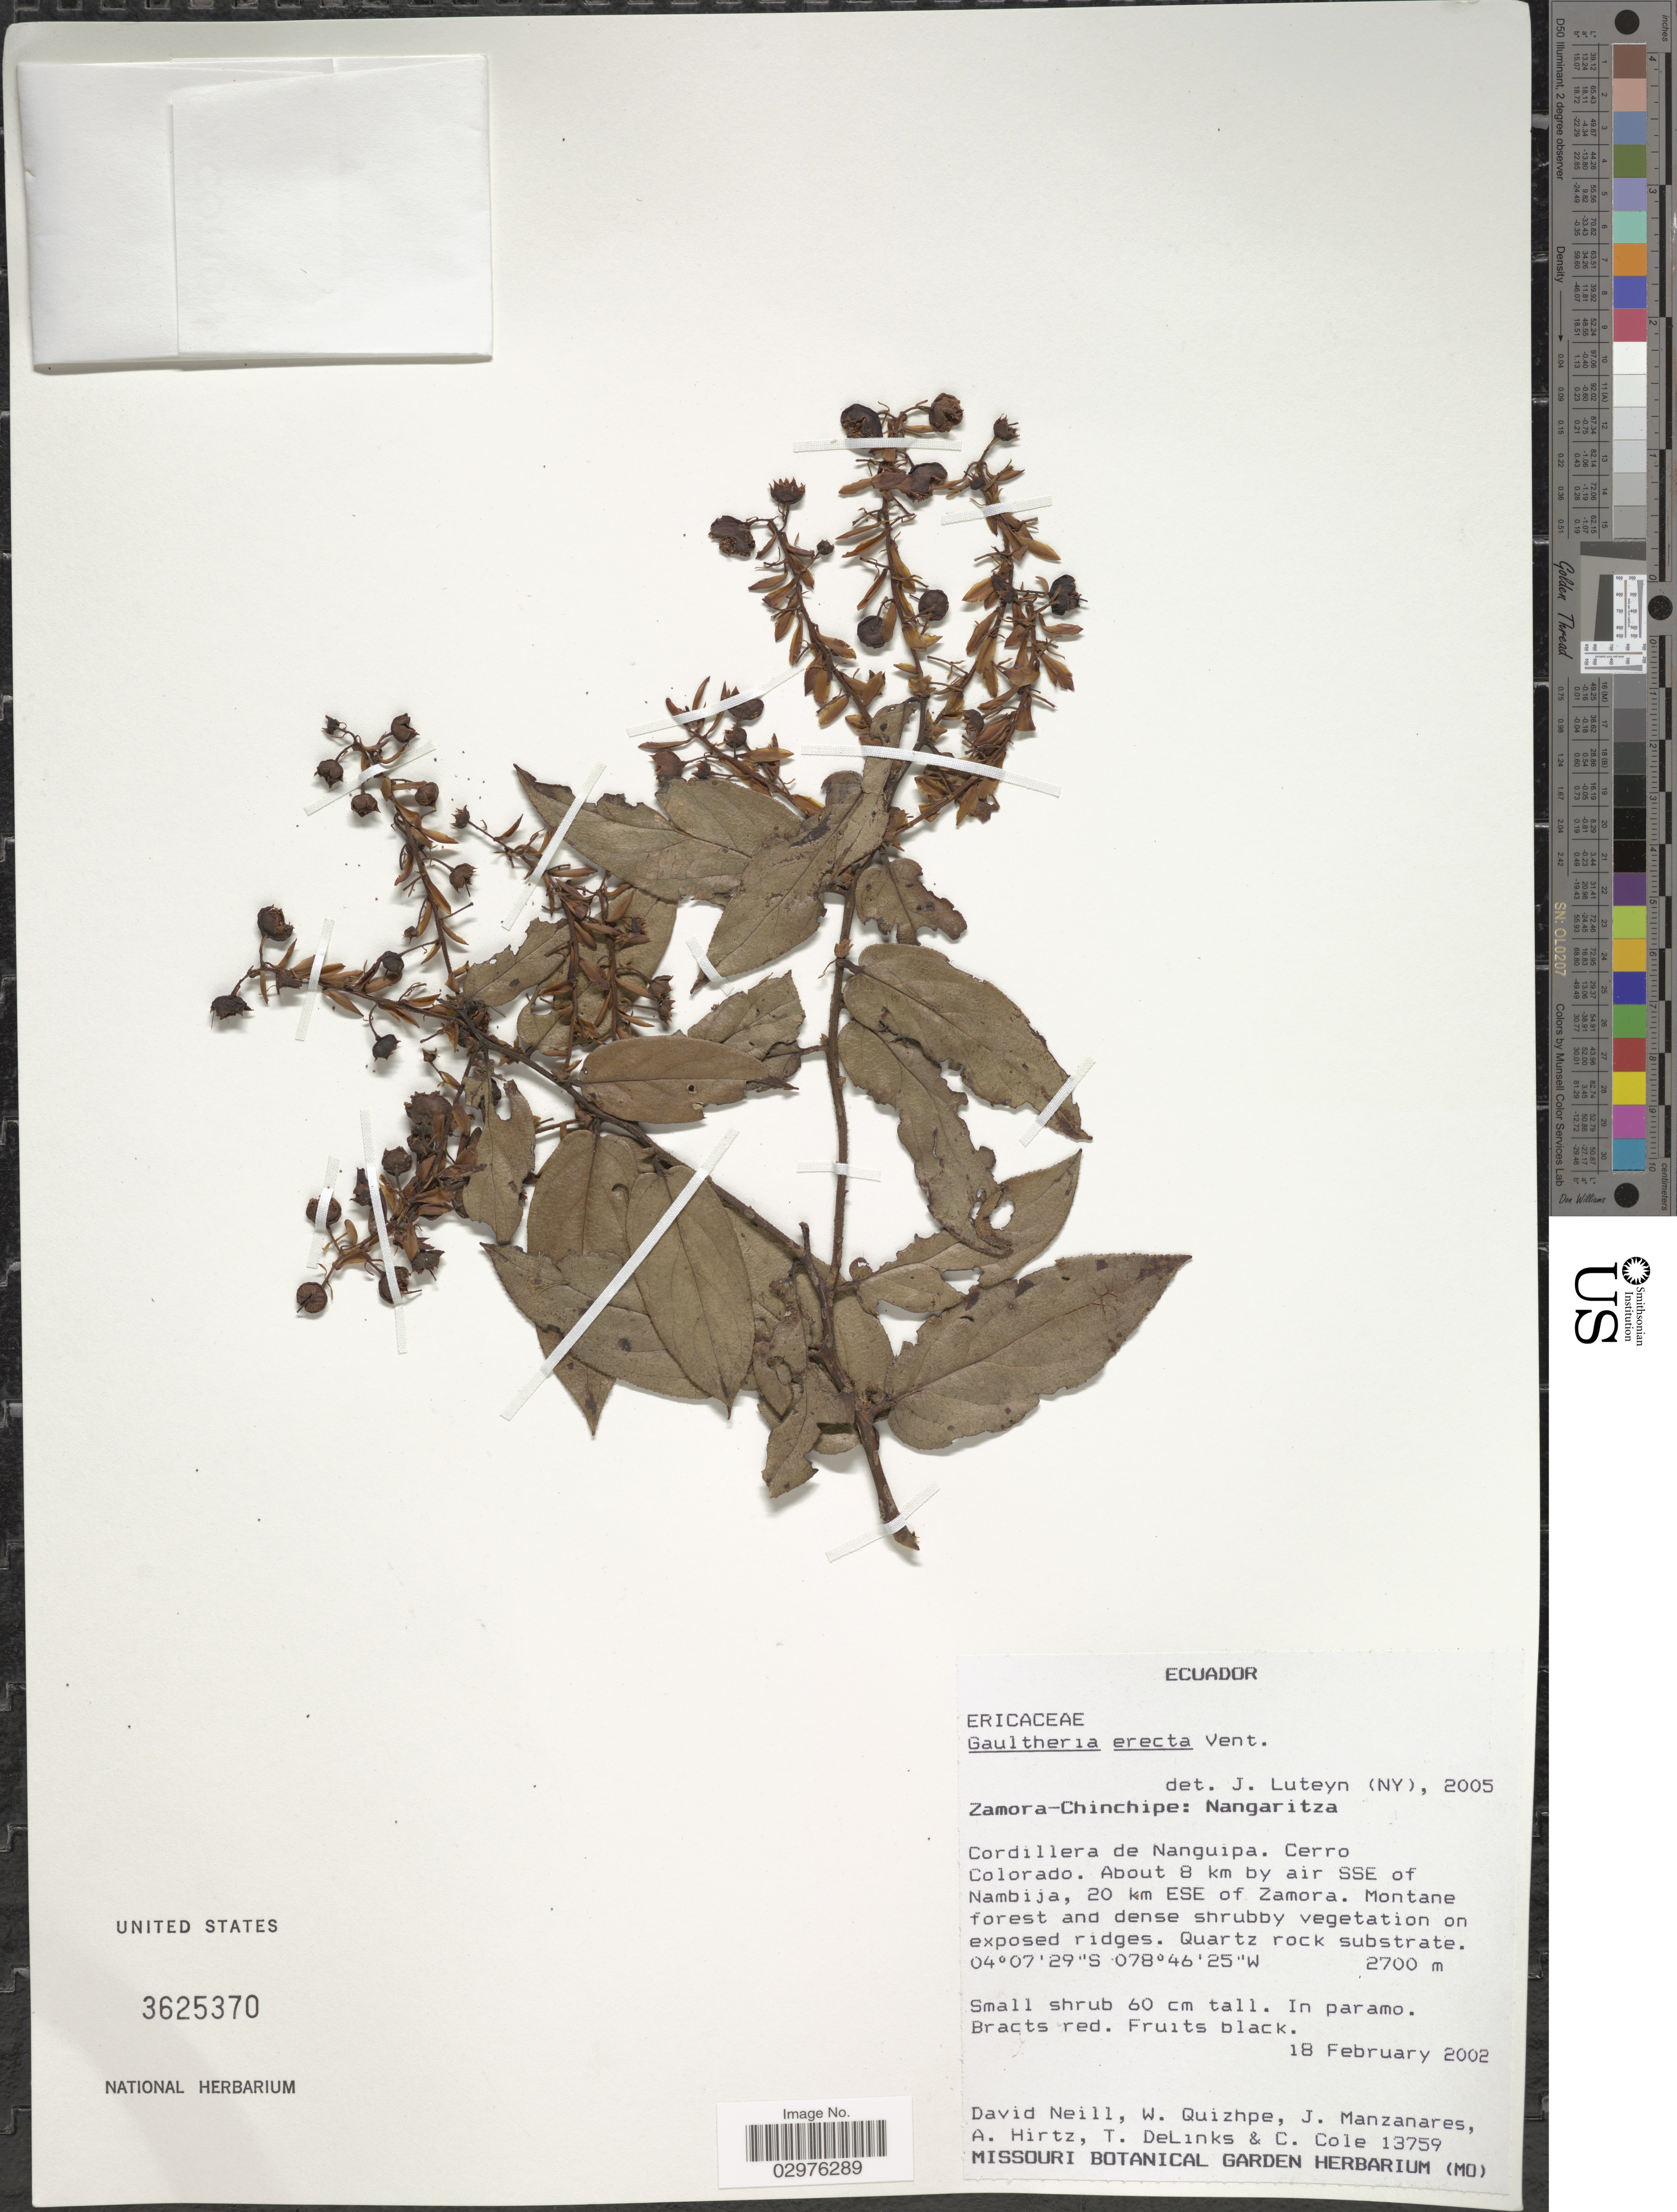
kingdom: Plantae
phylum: Tracheophyta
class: Magnoliopsida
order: Ericales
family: Ericaceae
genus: Gaultheria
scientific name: Gaultheria erecta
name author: Vent.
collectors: D. Neill, W. Quizhpe, J. Manzanares, A. Hirtz & et al.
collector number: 13759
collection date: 2002-02-18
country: Ecuador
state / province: Zamora-Chinchipe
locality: Nangaritza. Cordillera de Nanguipa. Cerro Colorado. About 8 km by air SSE of Nambija, 20 km ESE of Zamora.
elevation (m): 2700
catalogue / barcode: US 3625370